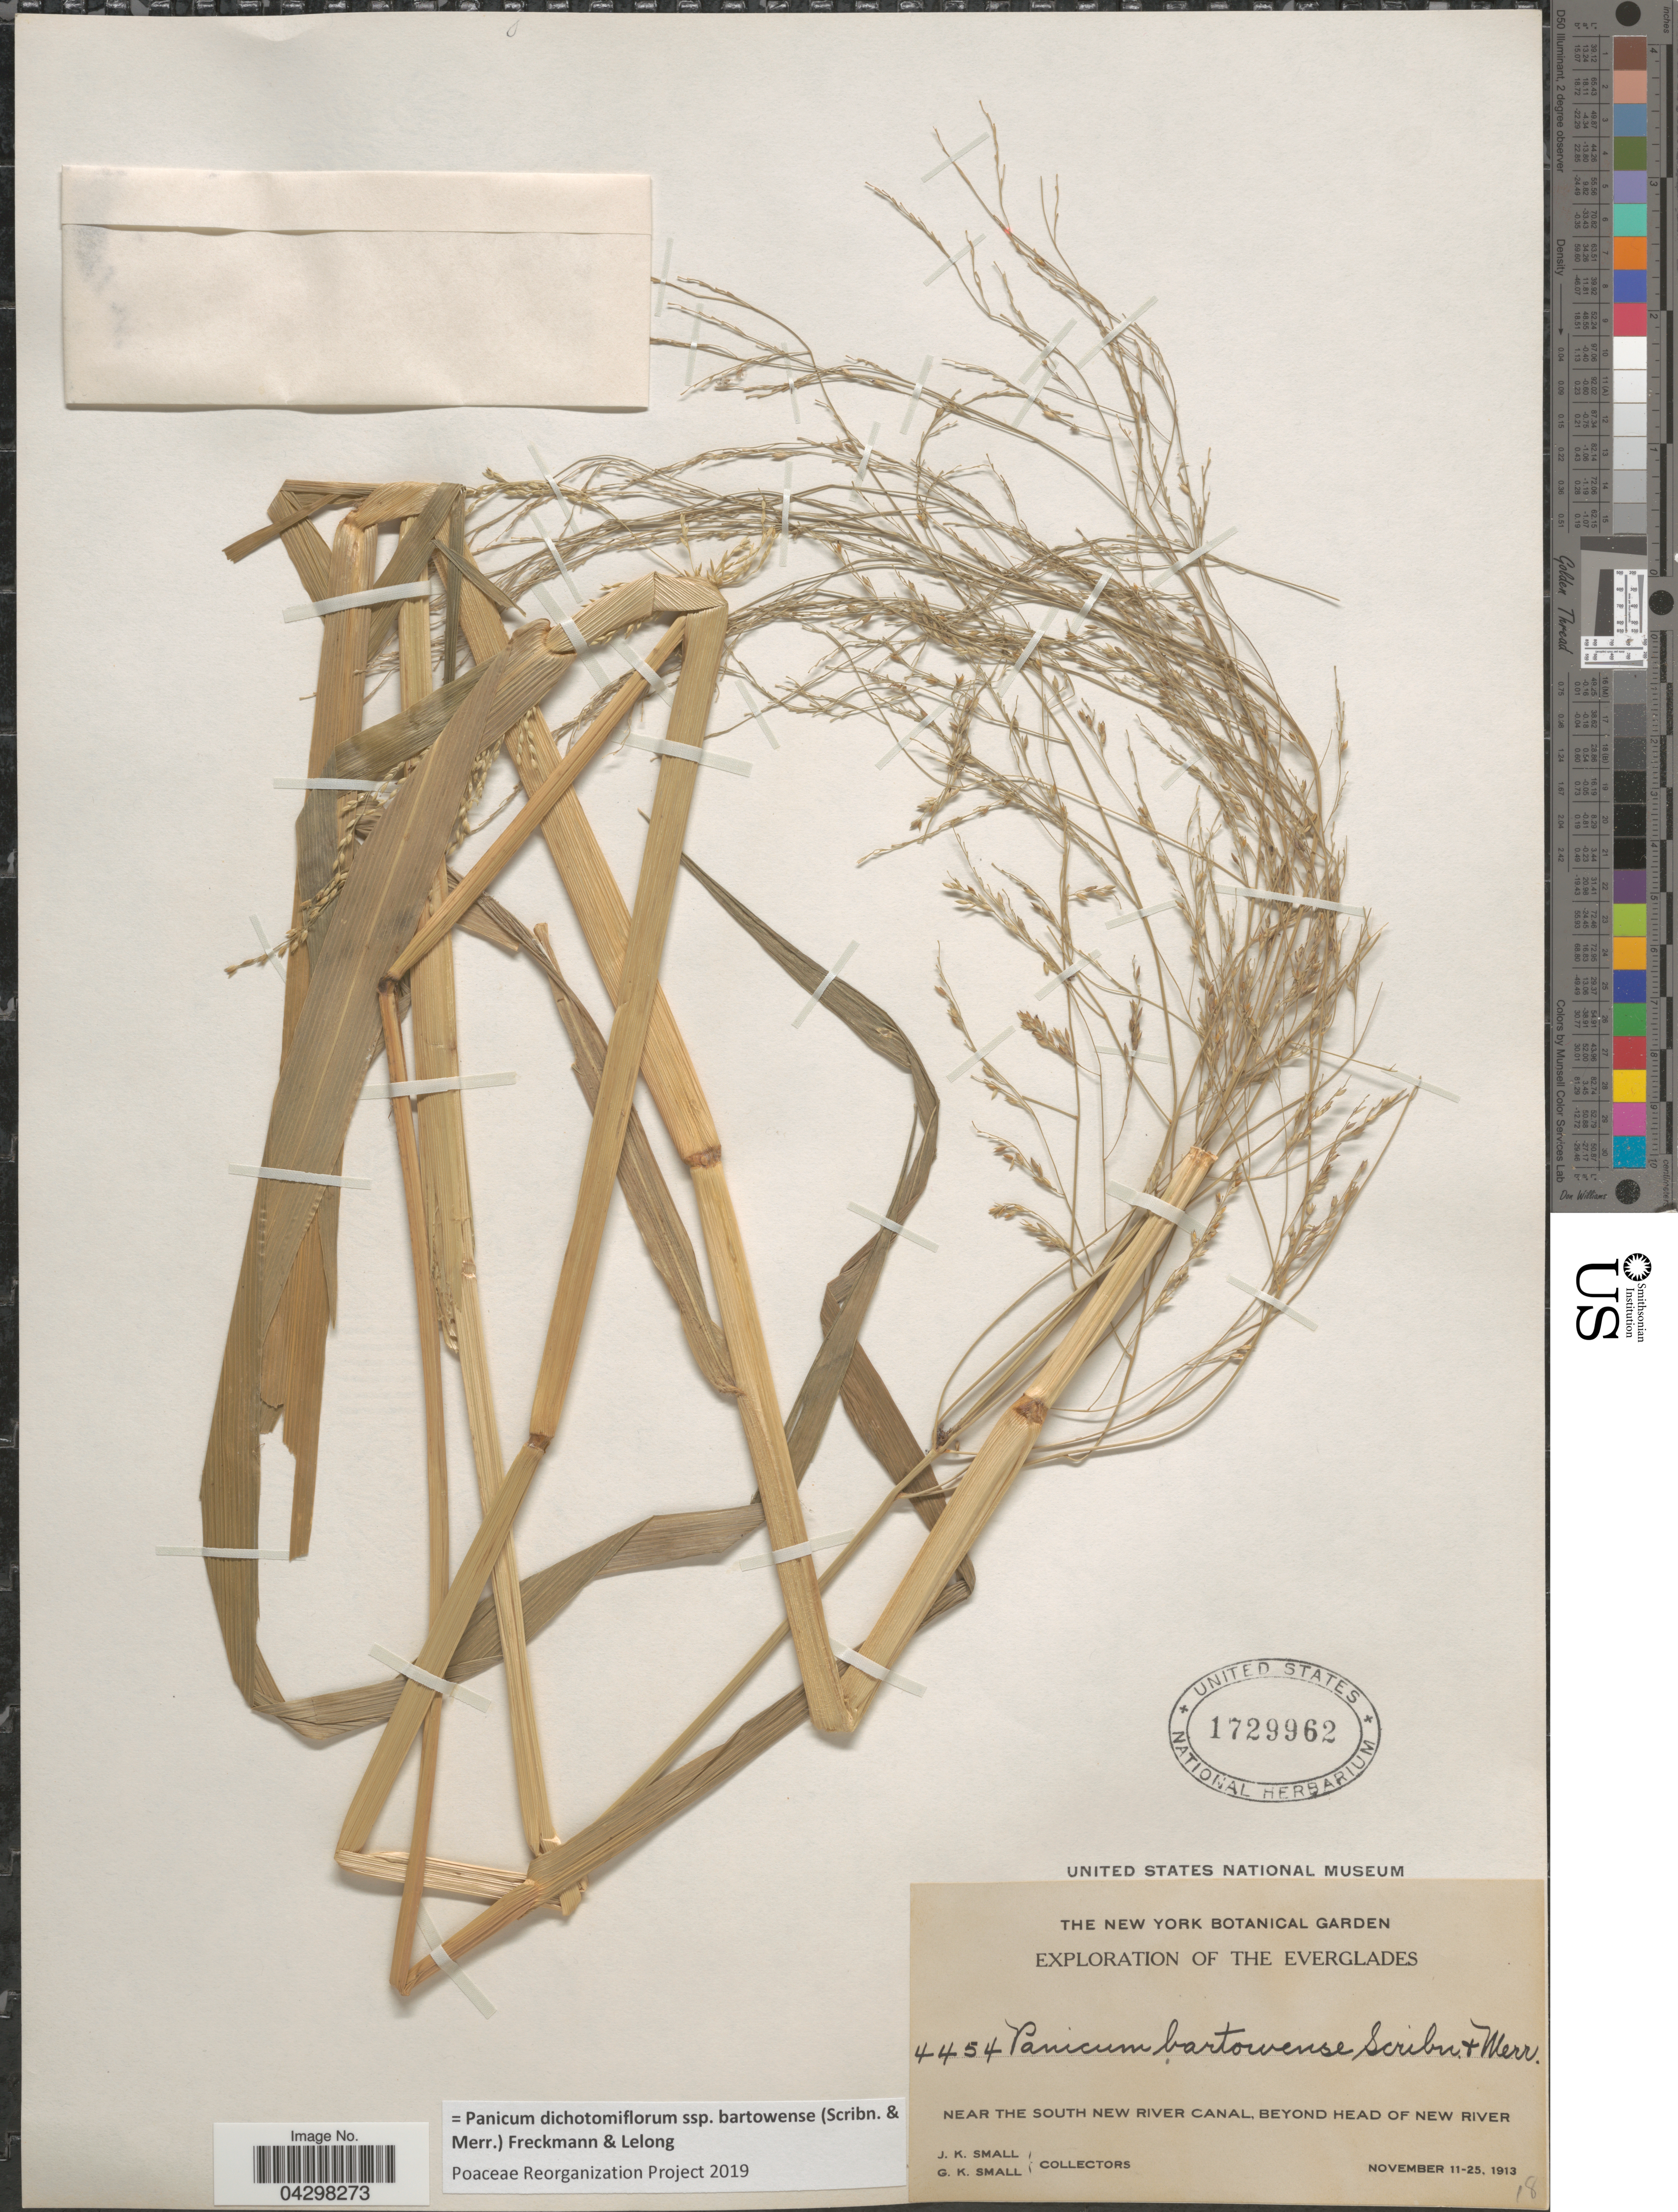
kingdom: Plantae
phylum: Tracheophyta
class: Liliopsida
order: Poales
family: Poaceae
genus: Panicum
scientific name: Panicum dichotomiflorum subsp. bartowense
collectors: J. K. Small & G. K. Small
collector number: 4454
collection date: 1913-11-11/1913-11-25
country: United States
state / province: Florida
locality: Exploration of the Everglades. Near the south New River Canal, beyond head of New River.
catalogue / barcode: US 1729962